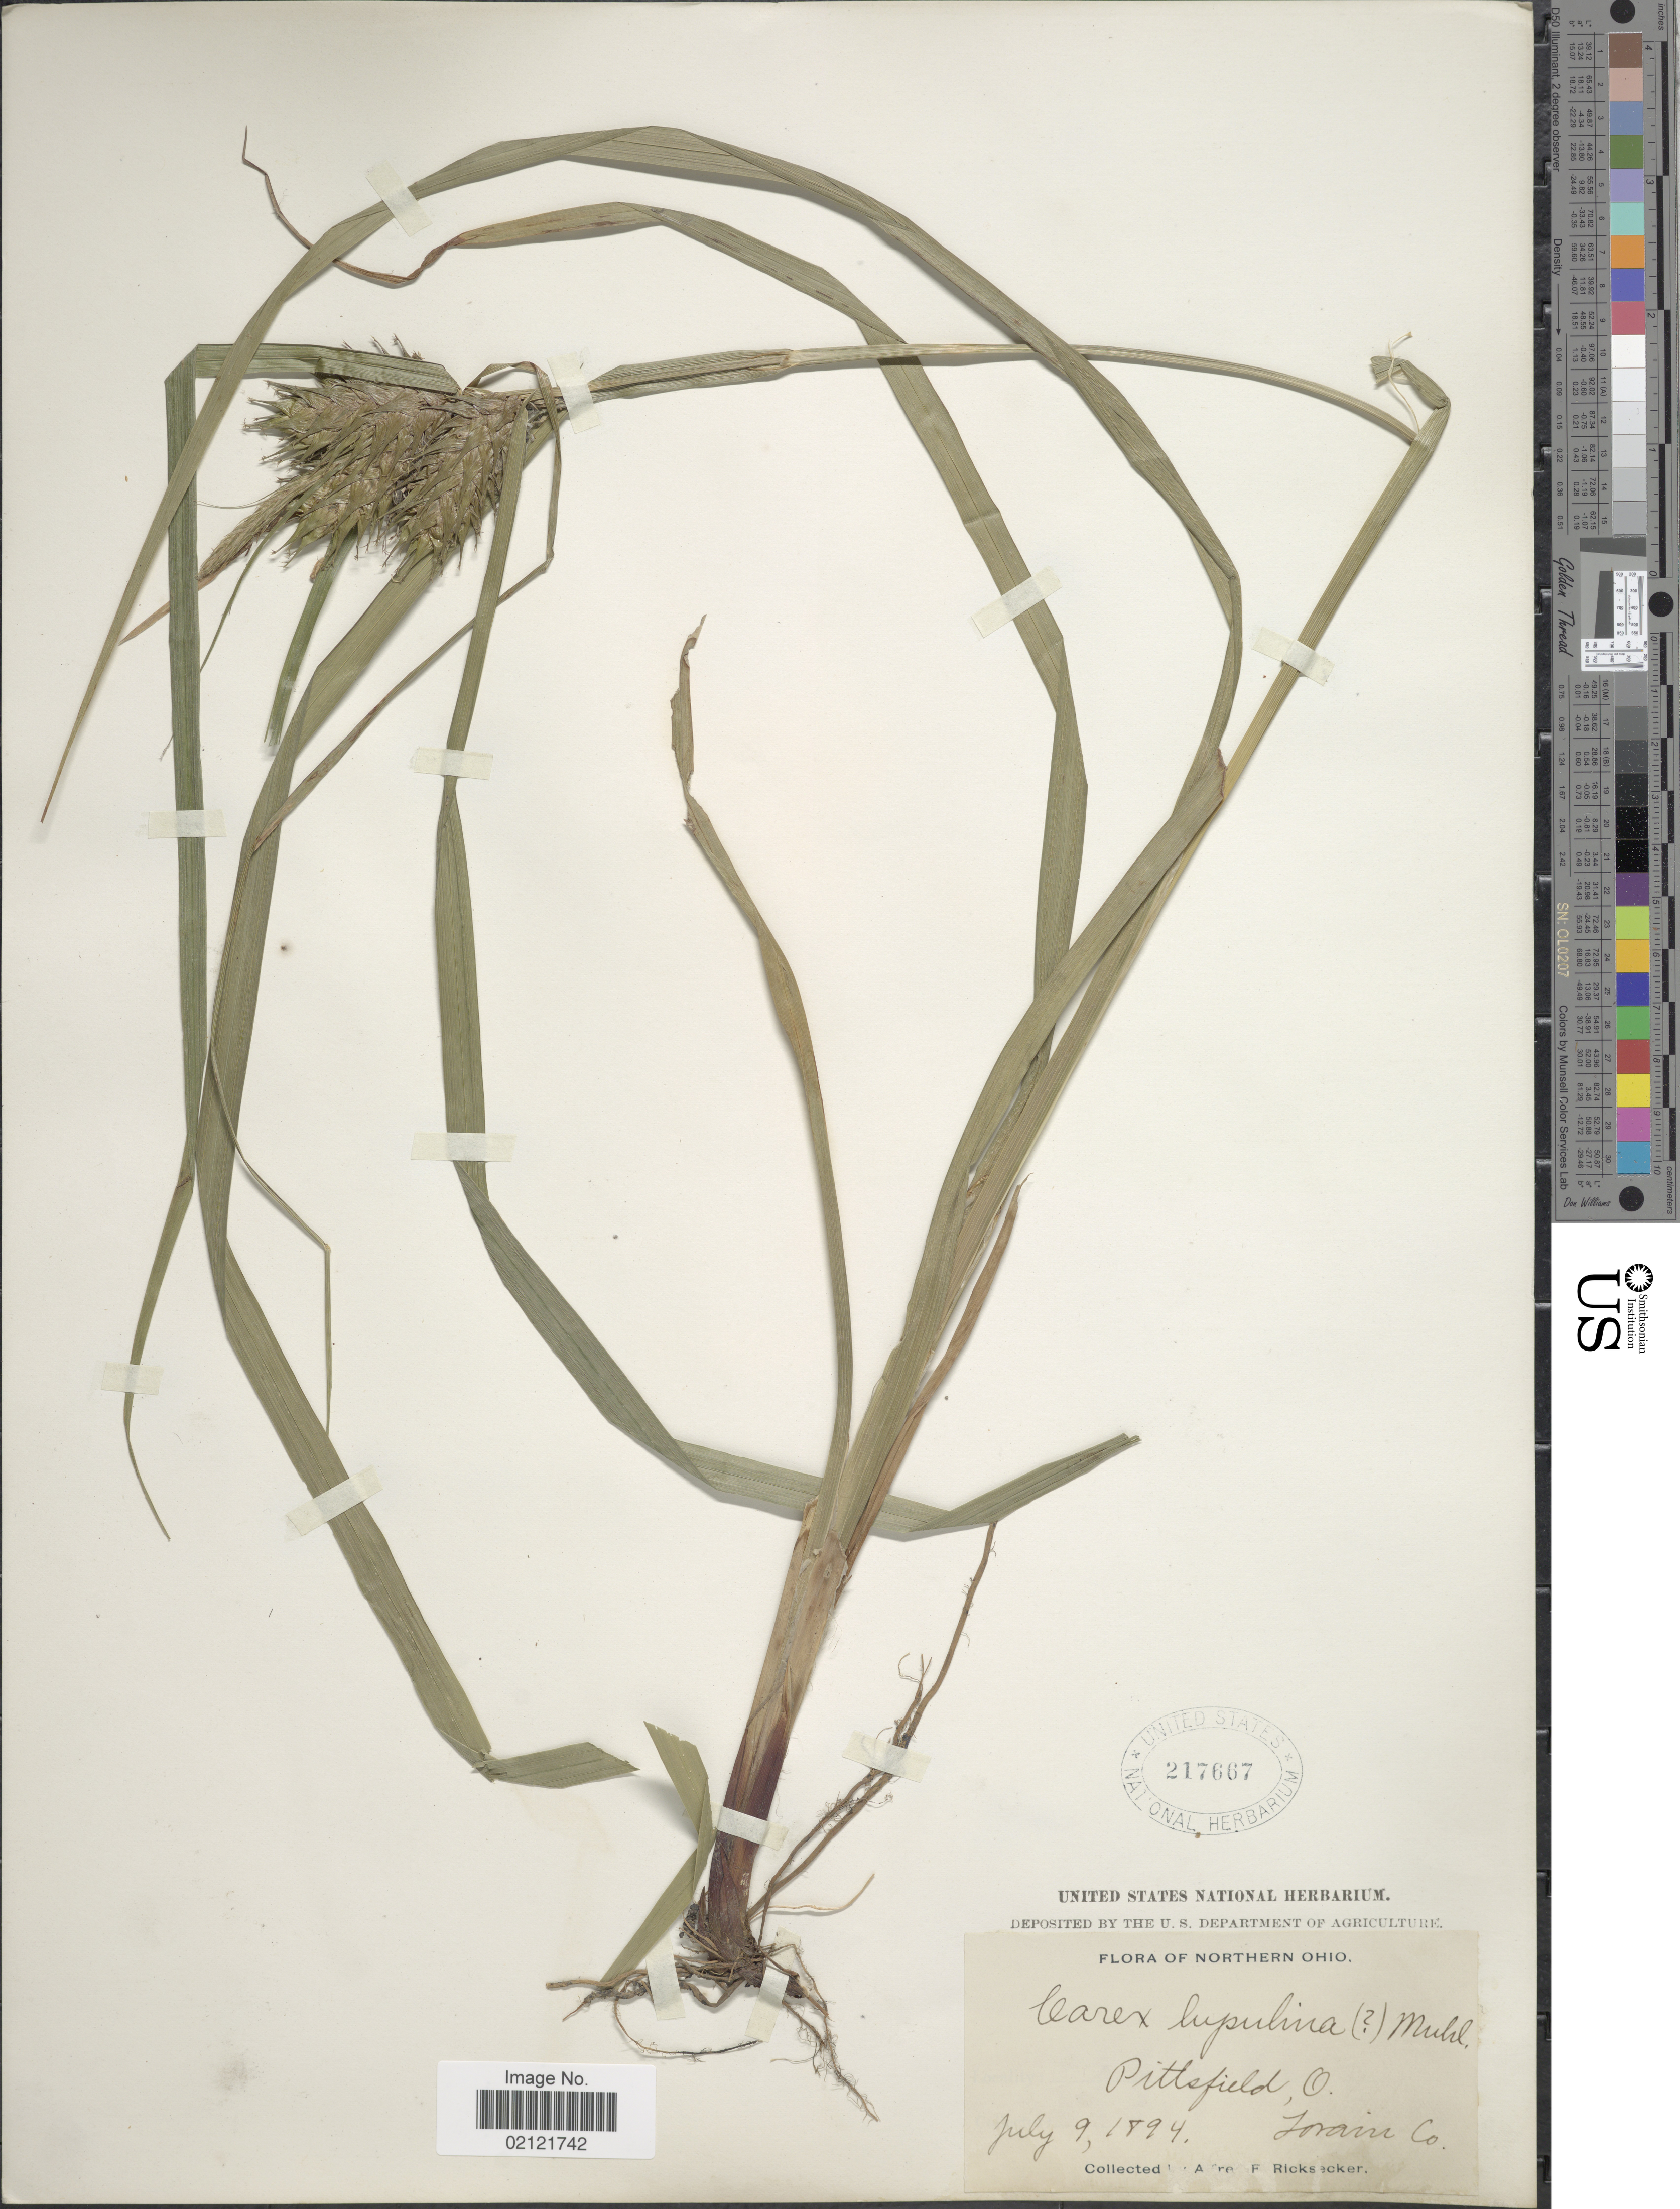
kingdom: Plantae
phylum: Tracheophyta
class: Liliopsida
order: Poales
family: Cyperaceae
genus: Carex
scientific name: Carex lupulina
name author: Muhl. ex Willd.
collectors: A. E. Ricksecker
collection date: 1894-07-09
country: United States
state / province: Ohio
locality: Northern Ohio, Pittsfield , O., Torain Co.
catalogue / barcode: US 217667